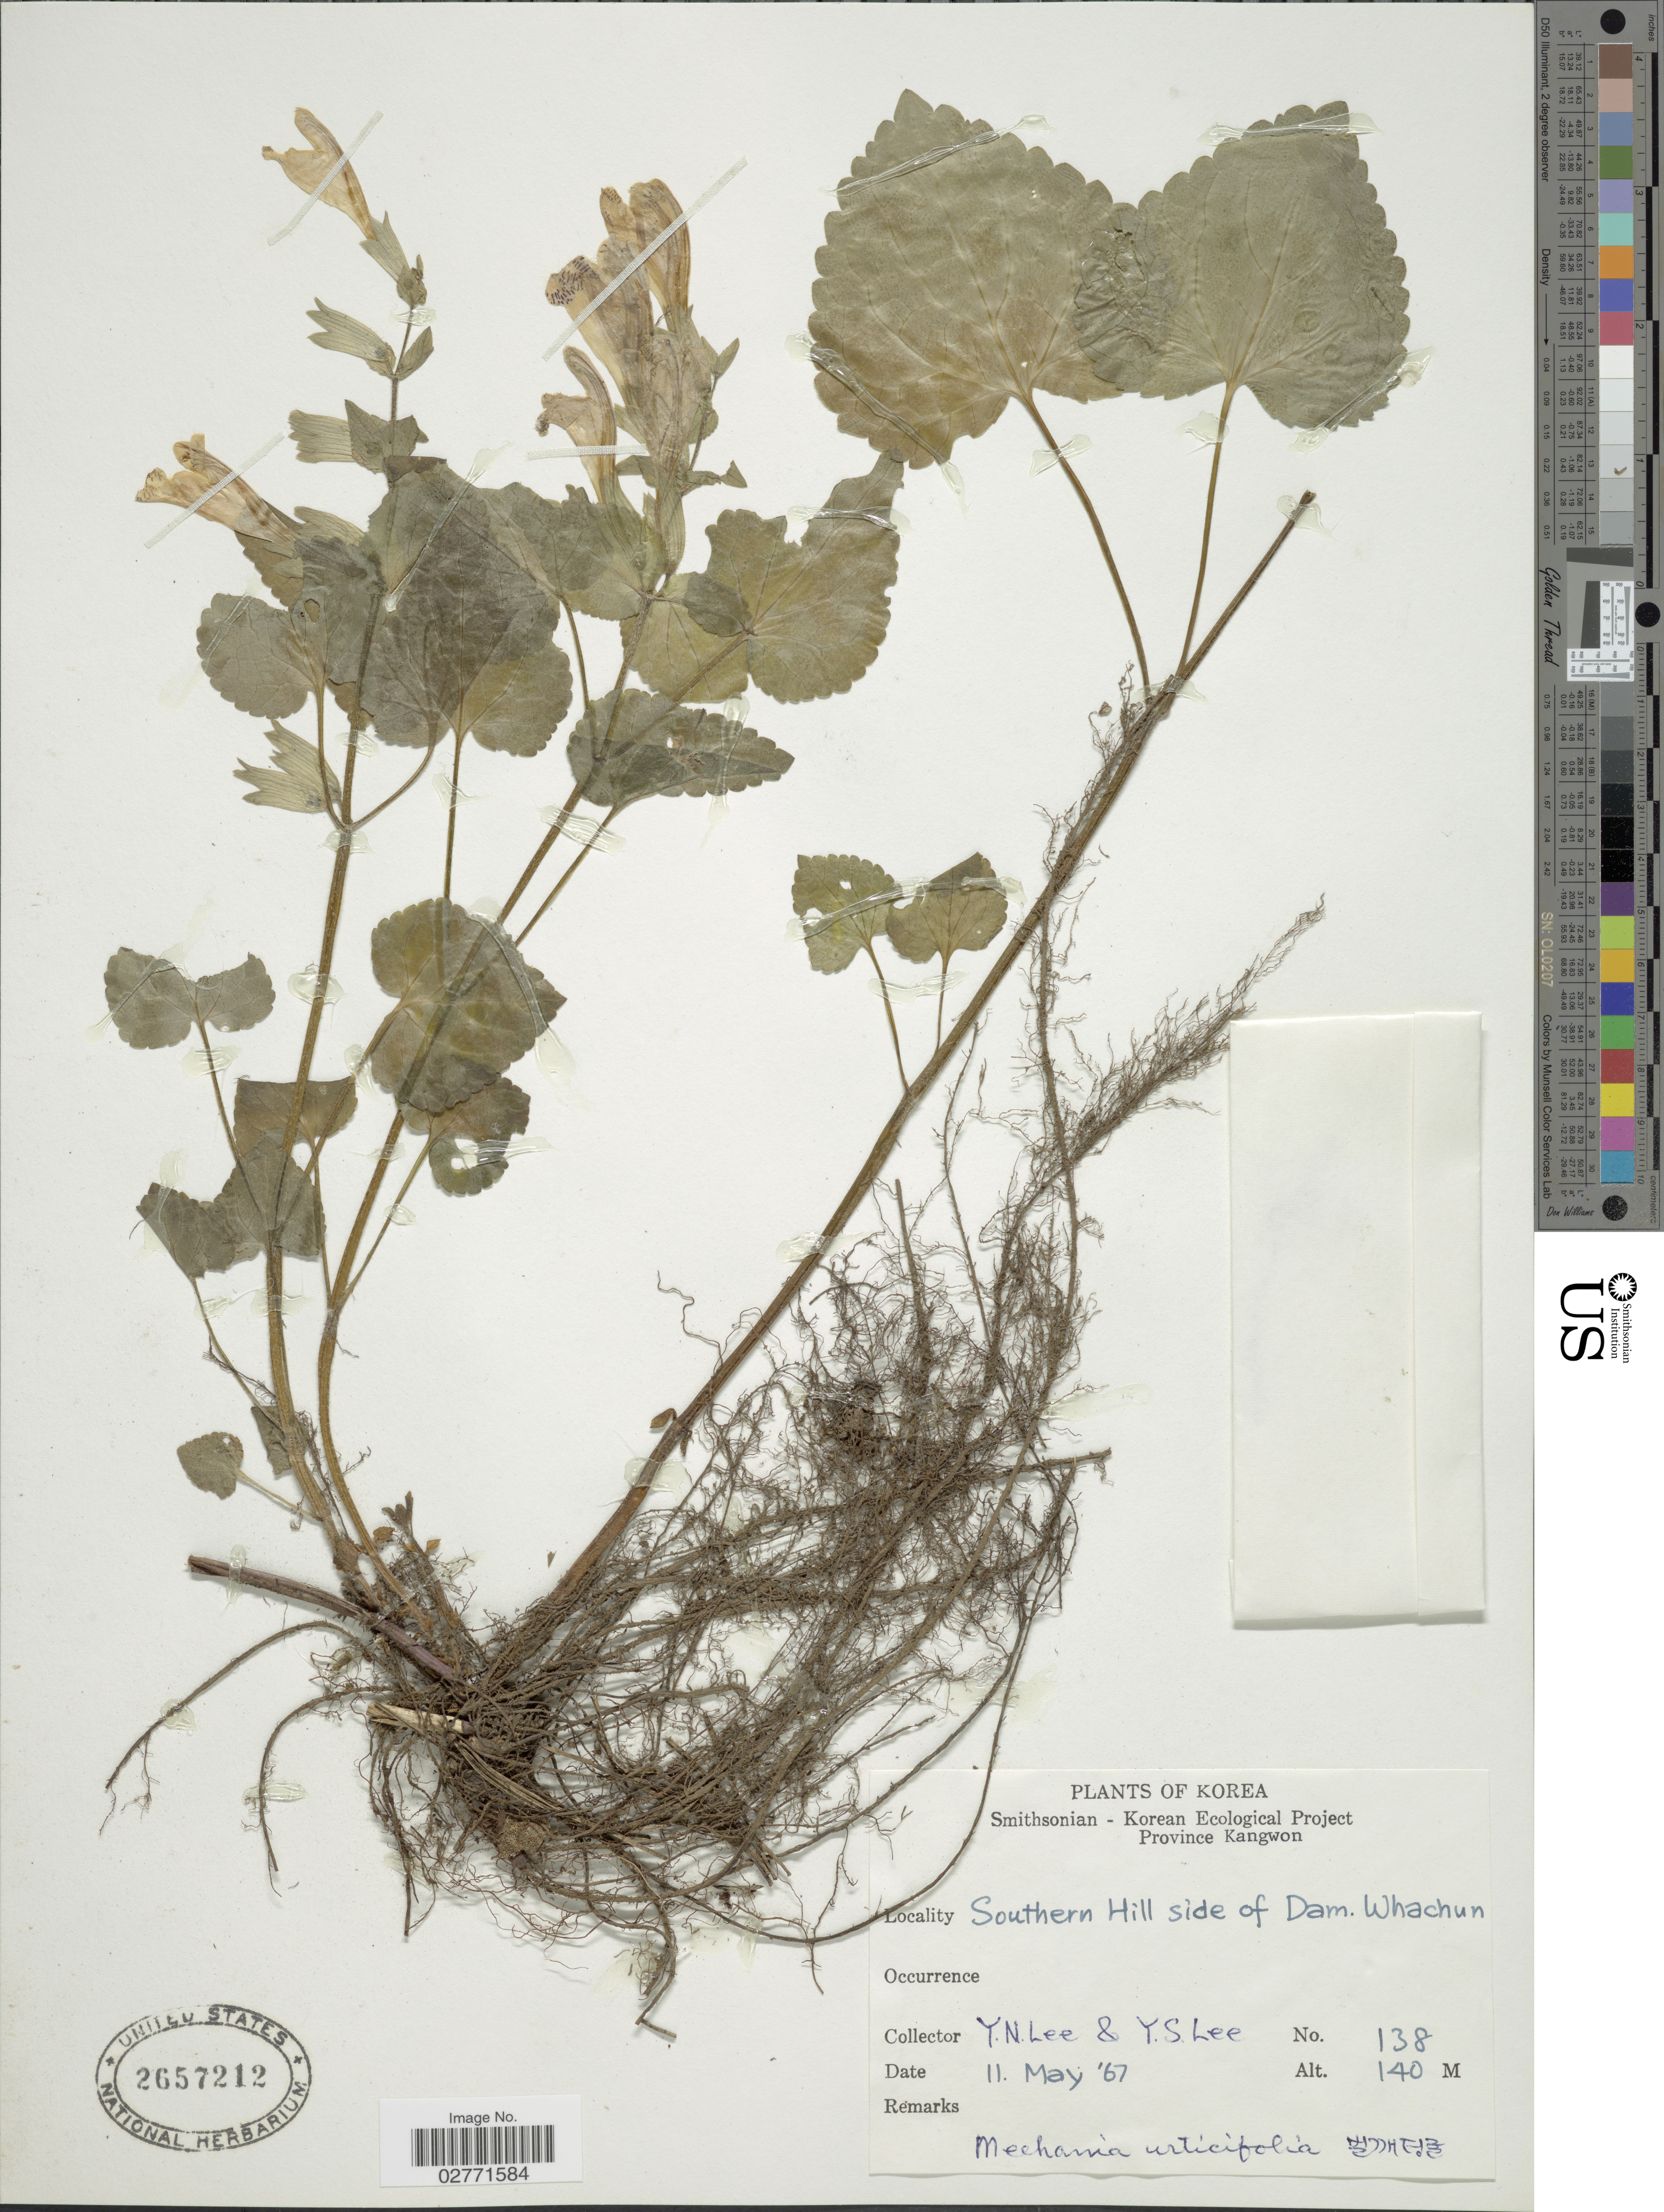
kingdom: Plantae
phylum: Tracheophyta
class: Magnoliopsida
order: Lamiales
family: Lamiaceae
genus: Meehania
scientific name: Meehania urticifolia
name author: (Miq.) Makino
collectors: Y. N. Lee & Y. S. Lee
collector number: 138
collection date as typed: Transcribed d/m/y: 11/5/67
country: North Korea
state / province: Kangwon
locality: Province Kangwon, Southern Hill side of Dam. Whachun.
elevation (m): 140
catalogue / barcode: US 2657212